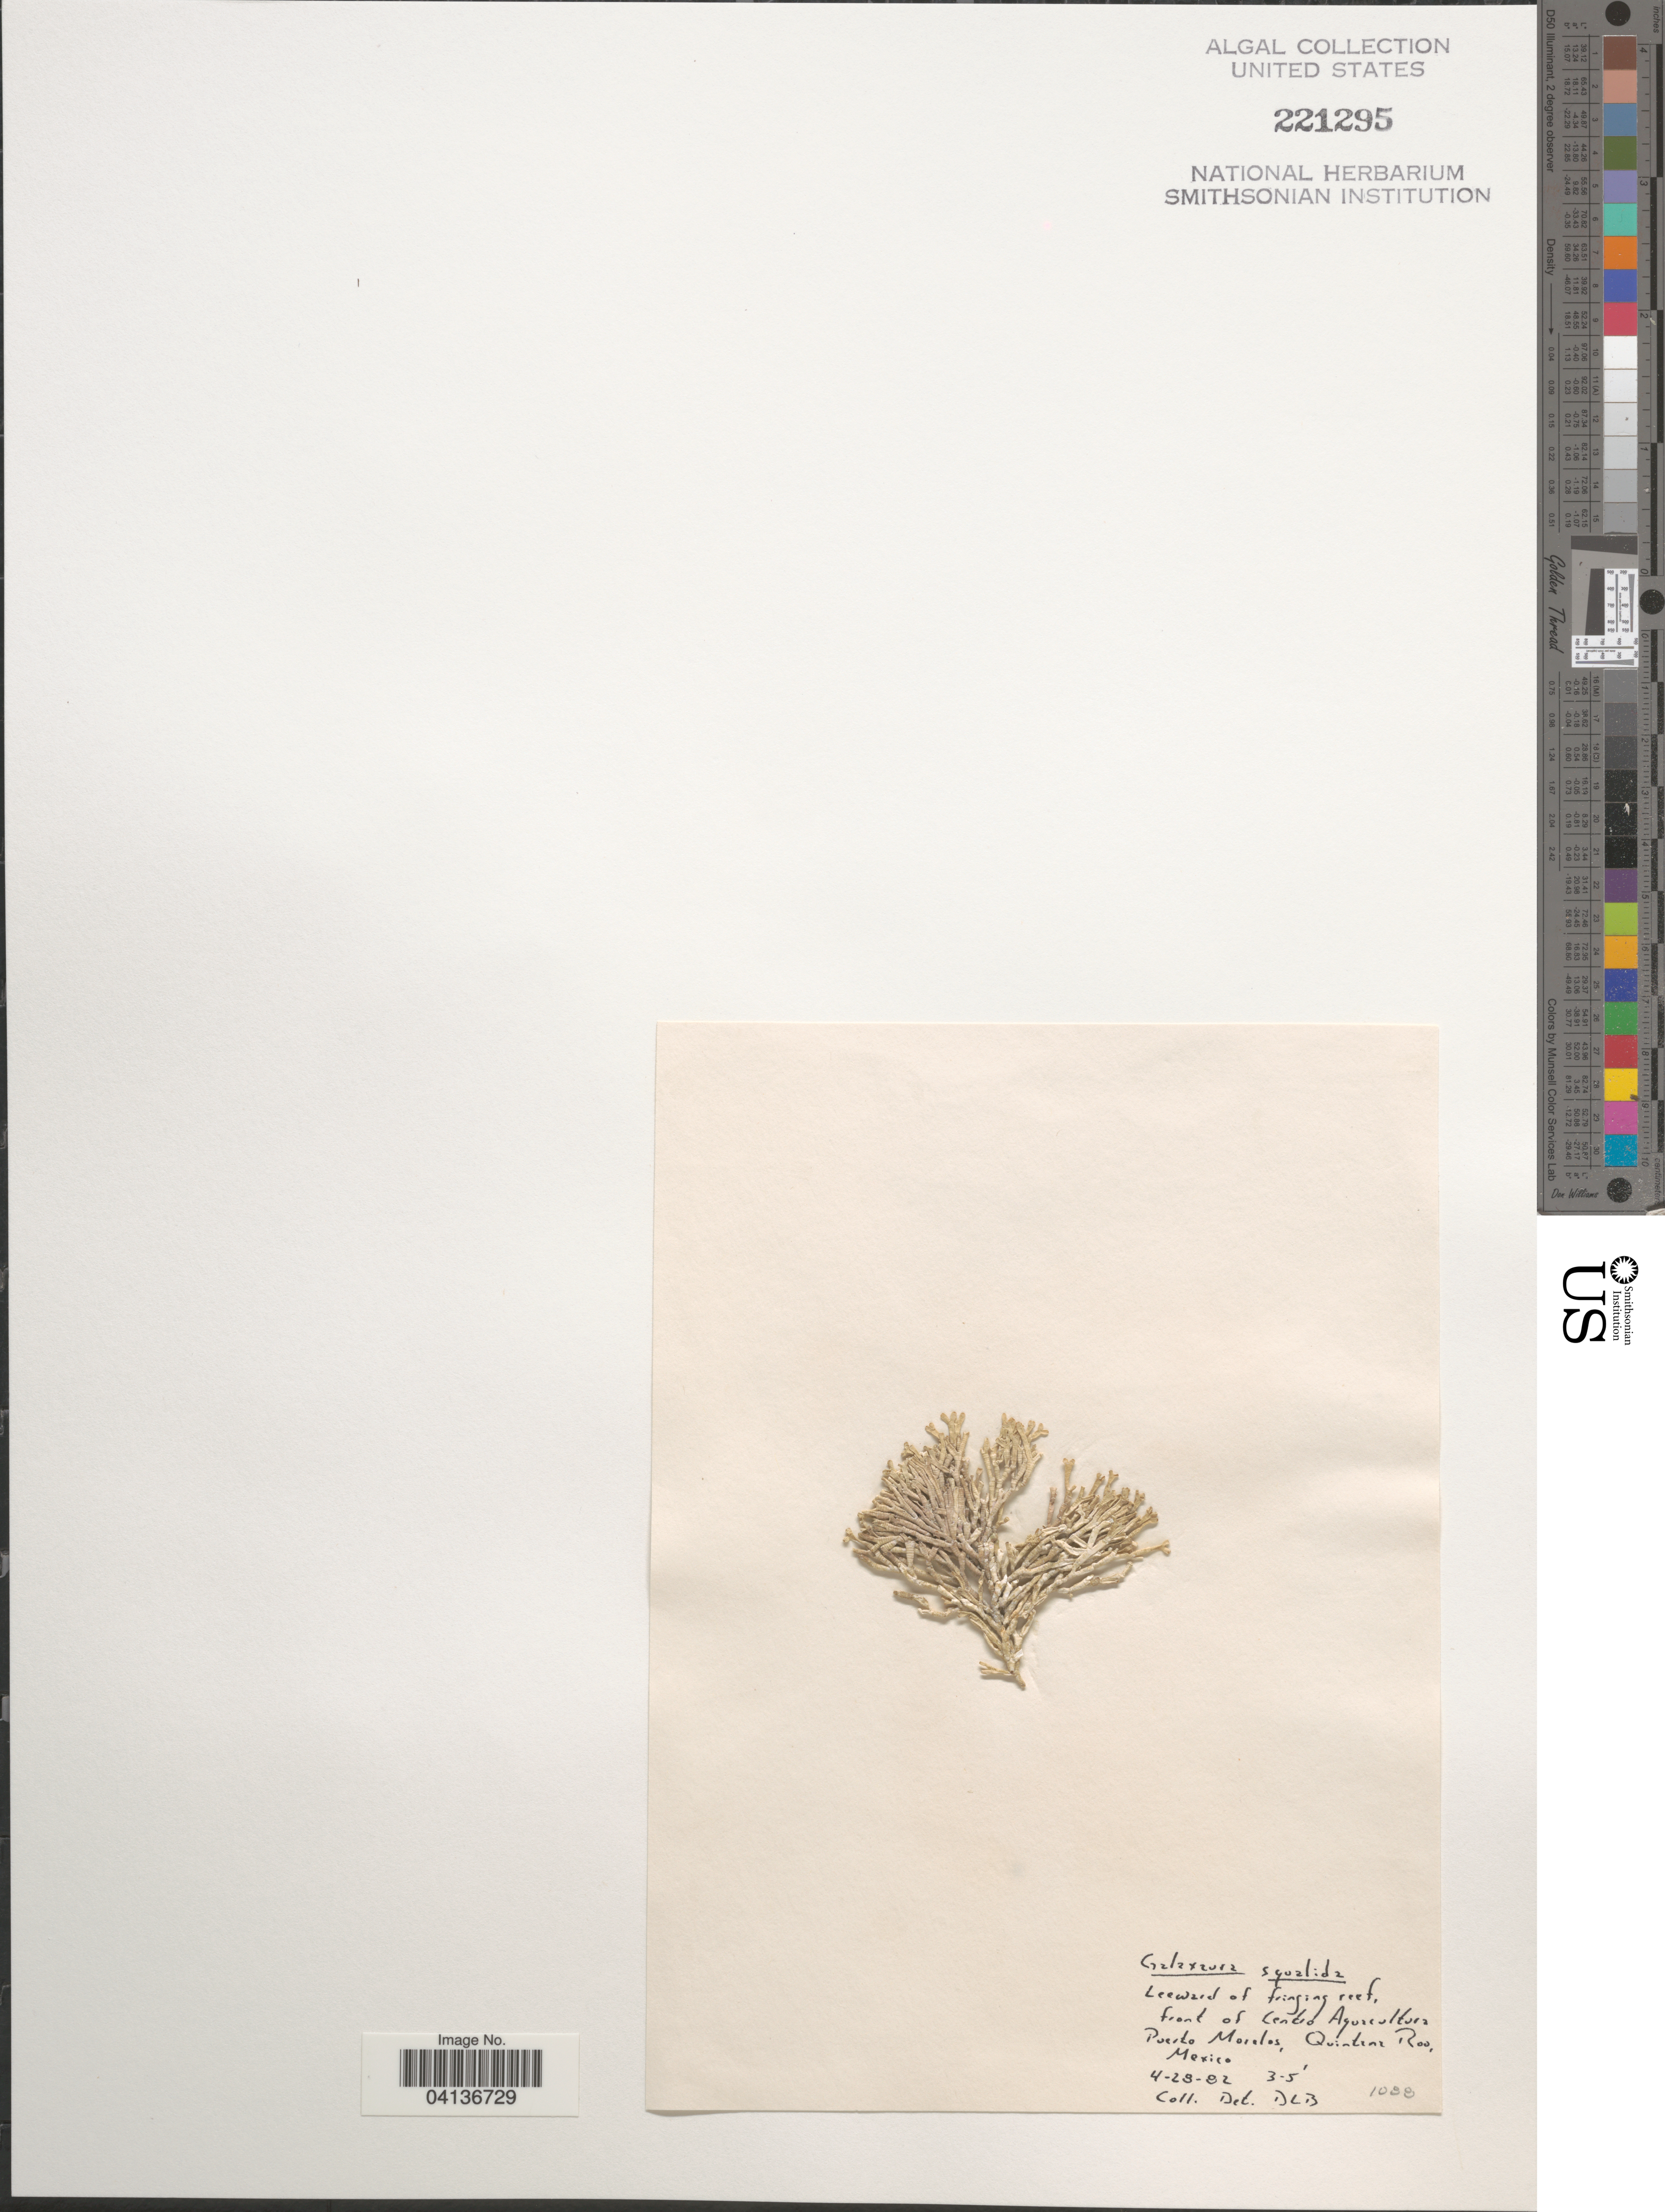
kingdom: Plantae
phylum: Rhodophyta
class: Florideophyceae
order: Nemaliales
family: Galaxauraceae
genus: Galaxaura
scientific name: Galaxaura rugosa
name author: (Ellis & Sol.) J.V.Lamouroux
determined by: Algae name updating Project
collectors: D. L. B.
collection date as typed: Transcribed d/m/y: 28/4/82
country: Mexico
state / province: Quintana Roo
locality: Seeward of fringing reef, front of Centro Aquacultura Puerto Morelos.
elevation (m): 1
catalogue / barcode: US 221295